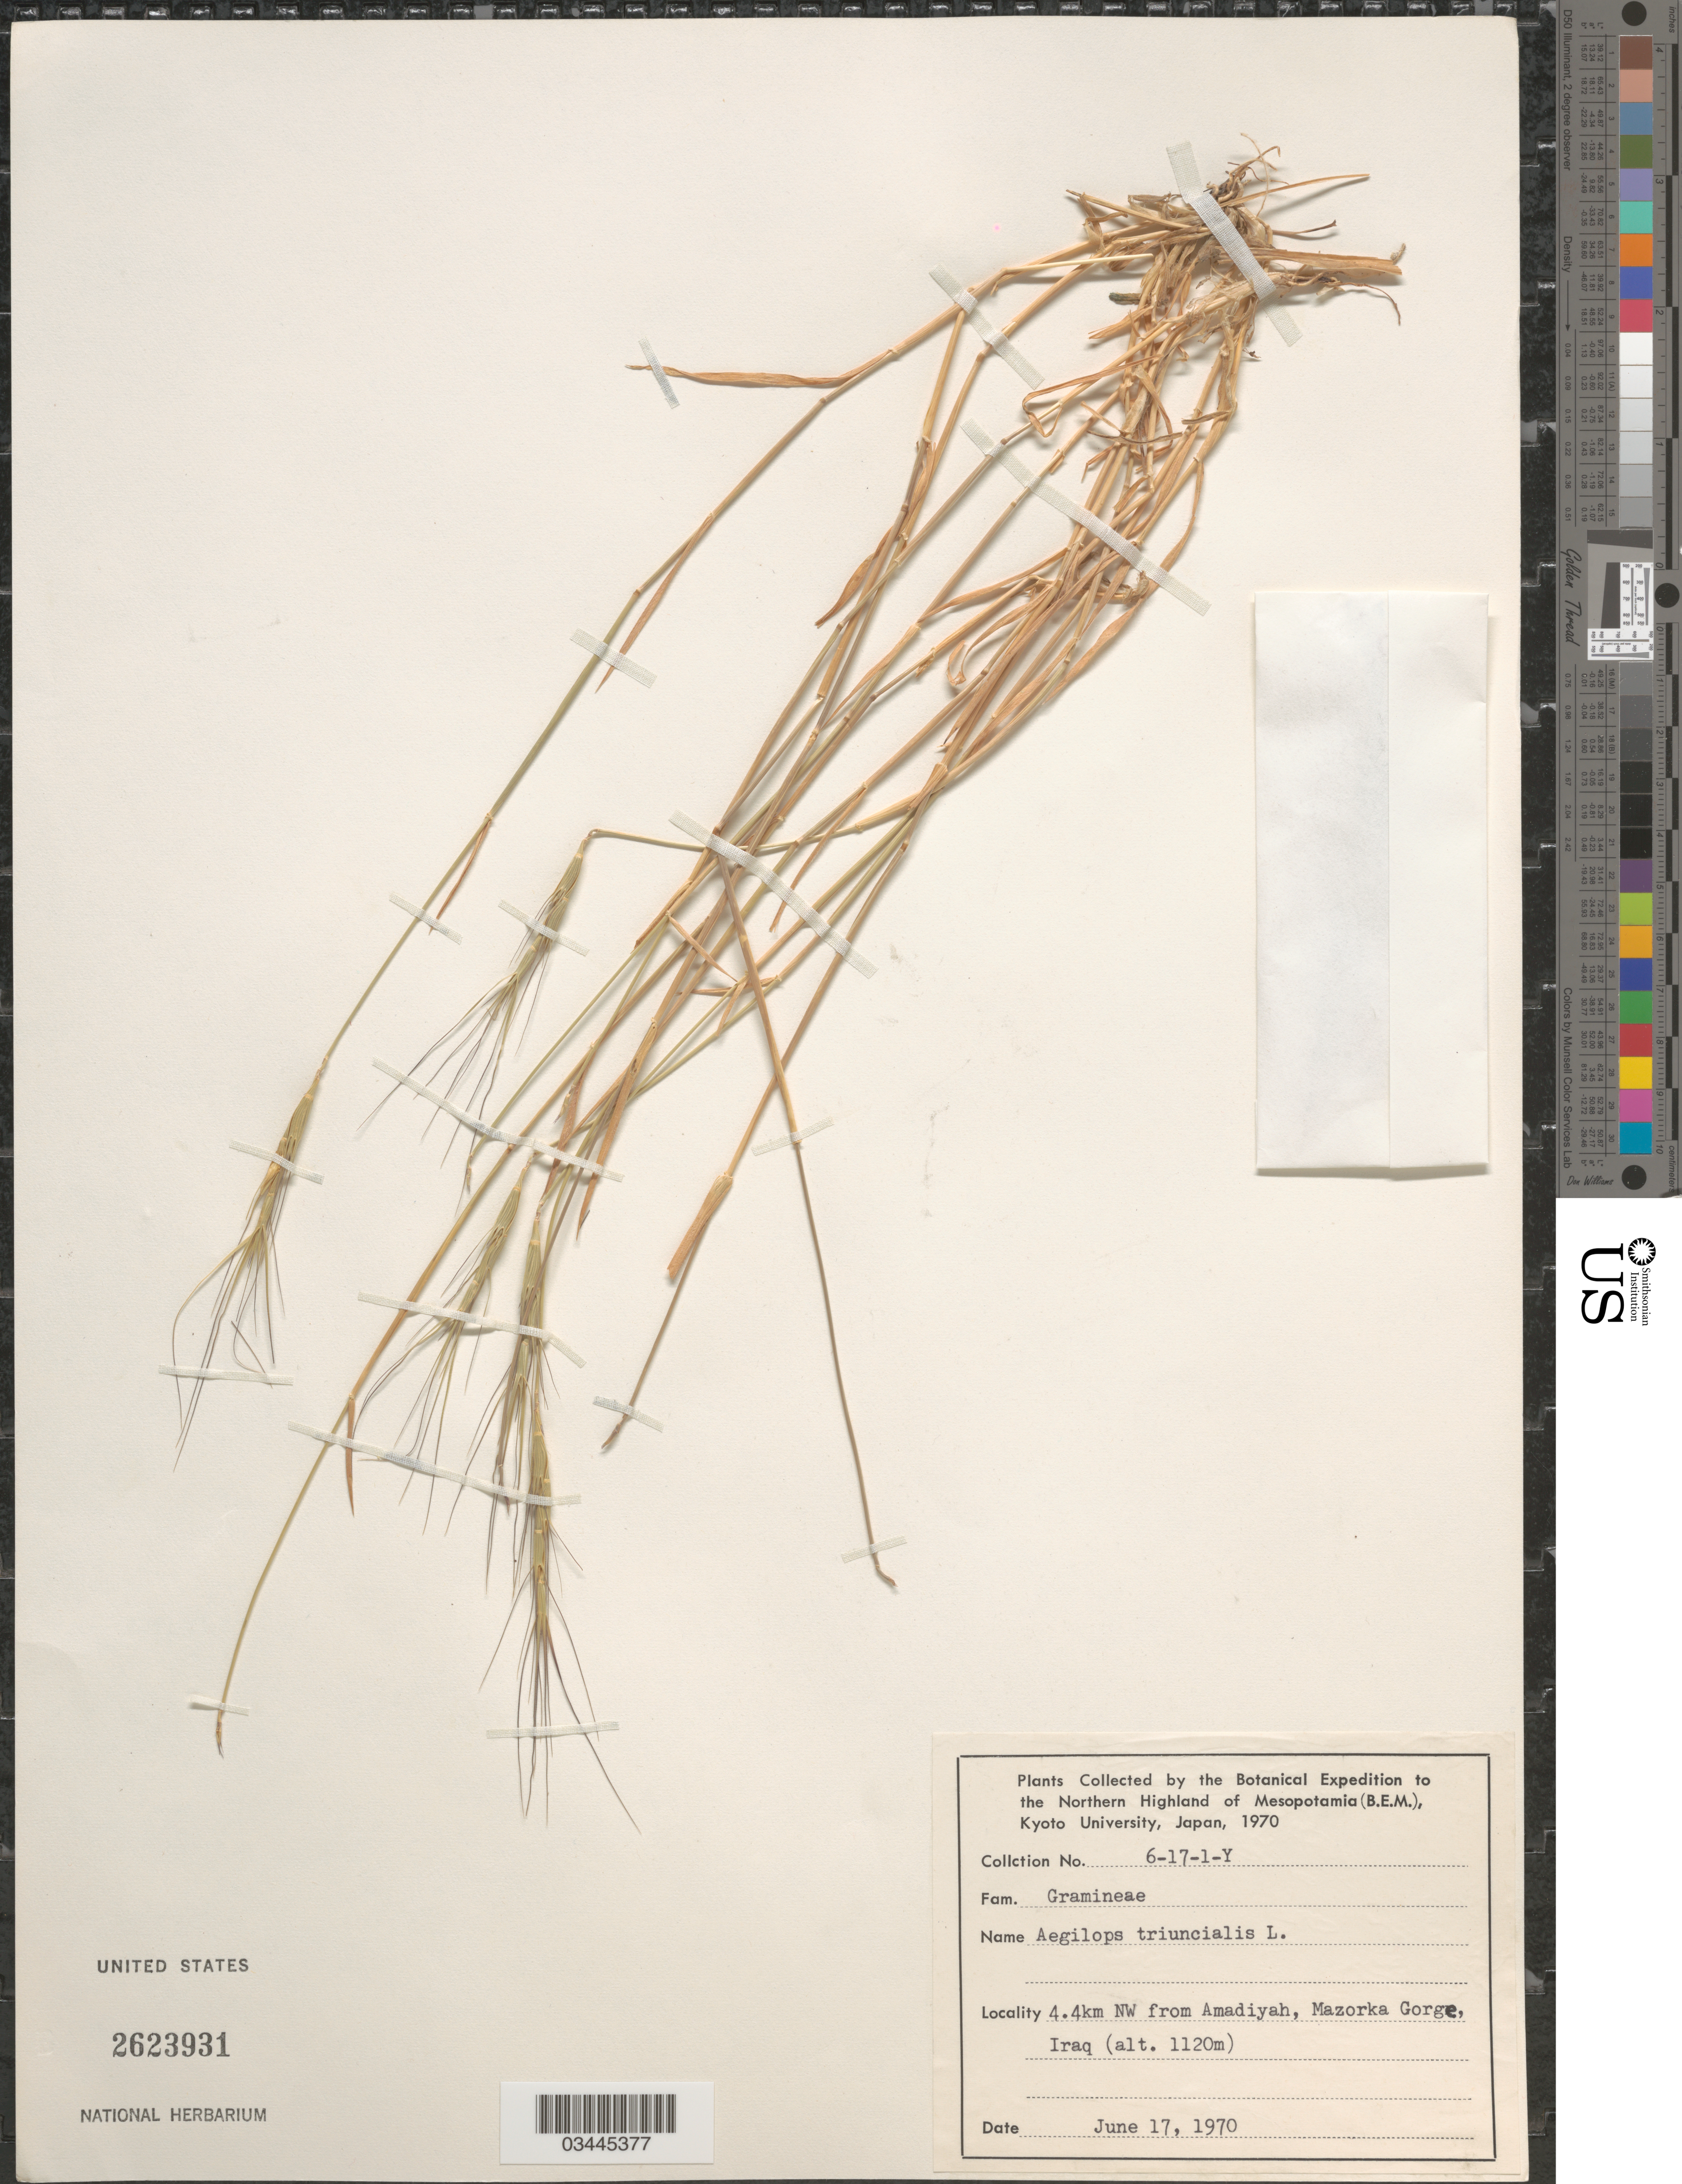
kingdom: Plantae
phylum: Tracheophyta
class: Liliopsida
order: Poales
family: Poaceae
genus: Aegilops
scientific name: Aegilops triuncialis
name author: L.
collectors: Botanical Expedition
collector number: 6-17-1-Y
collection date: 1970-06-17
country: Iraq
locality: To the Northern Highland of Mesopotamia (B.E.M.). 4.4km NW from Amadiyah, Mazorka Gorge.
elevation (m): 1120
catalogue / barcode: US 2623931